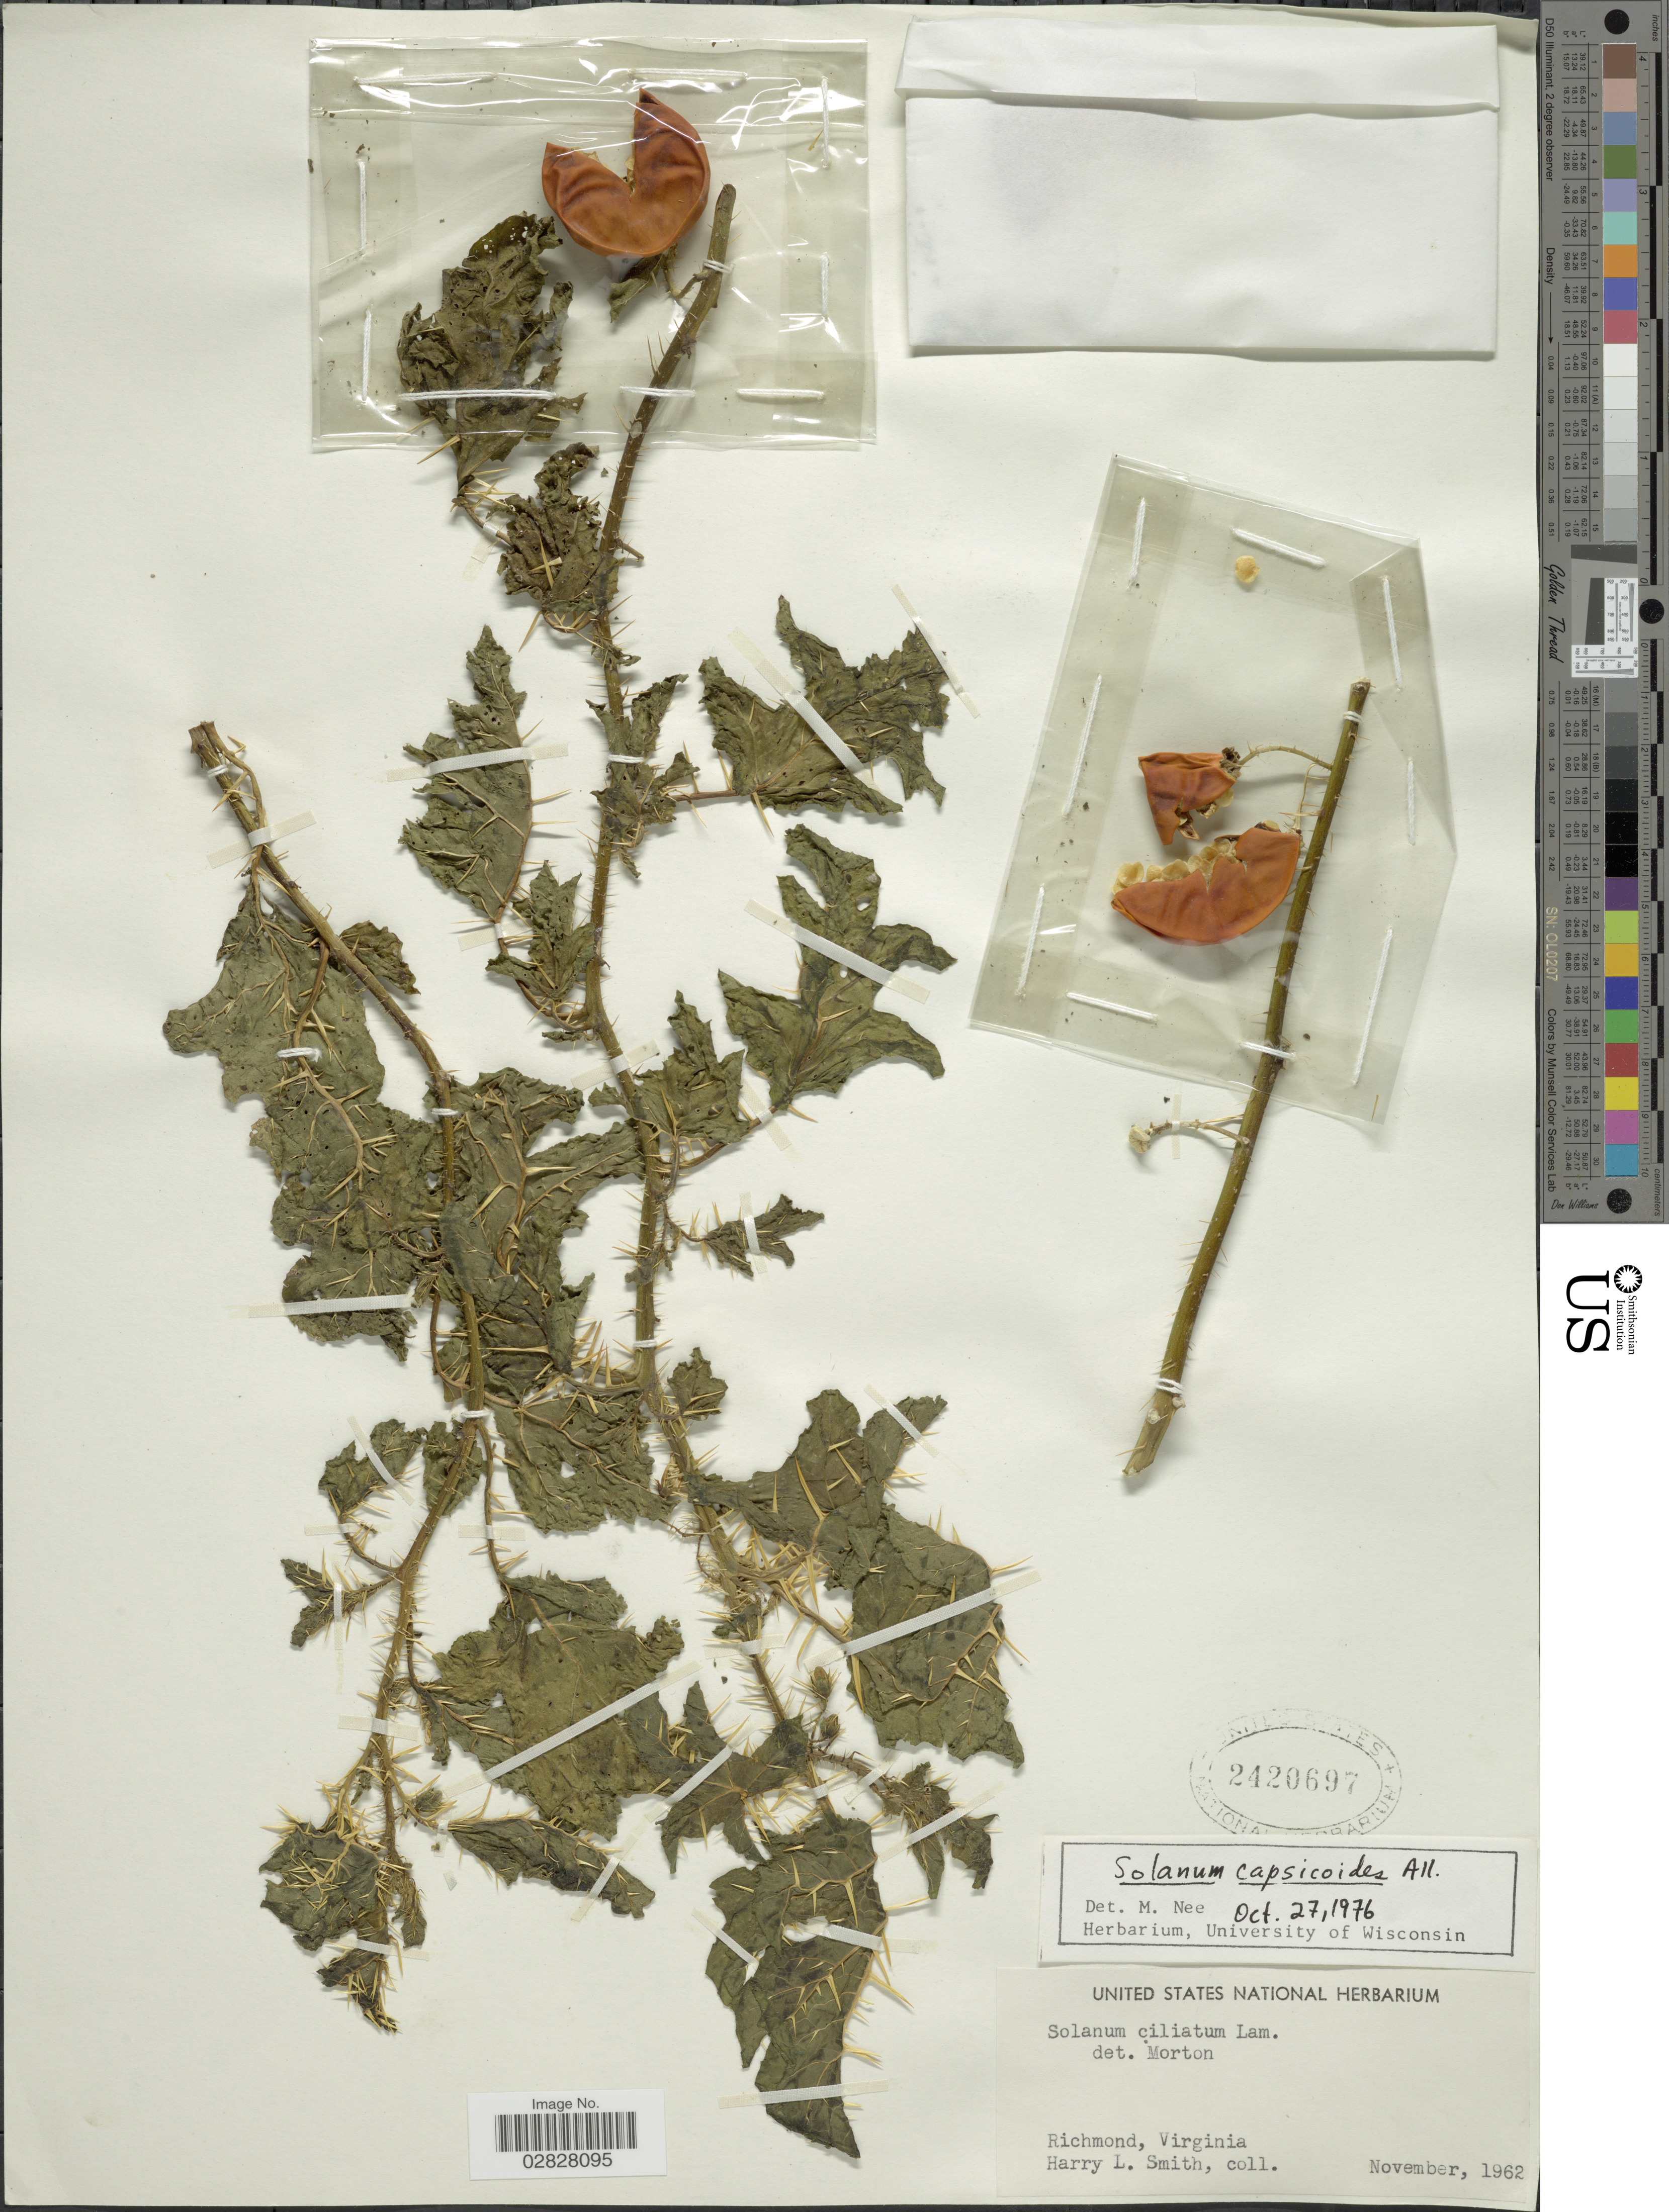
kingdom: Plantae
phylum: Tracheophyta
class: Magnoliopsida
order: Solanales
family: Solanaceae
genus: Solanum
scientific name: Solanum capsicoides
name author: All.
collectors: H. L. Smith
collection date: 1962-11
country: United States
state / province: Virginia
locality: Richmond.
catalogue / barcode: US 2420697